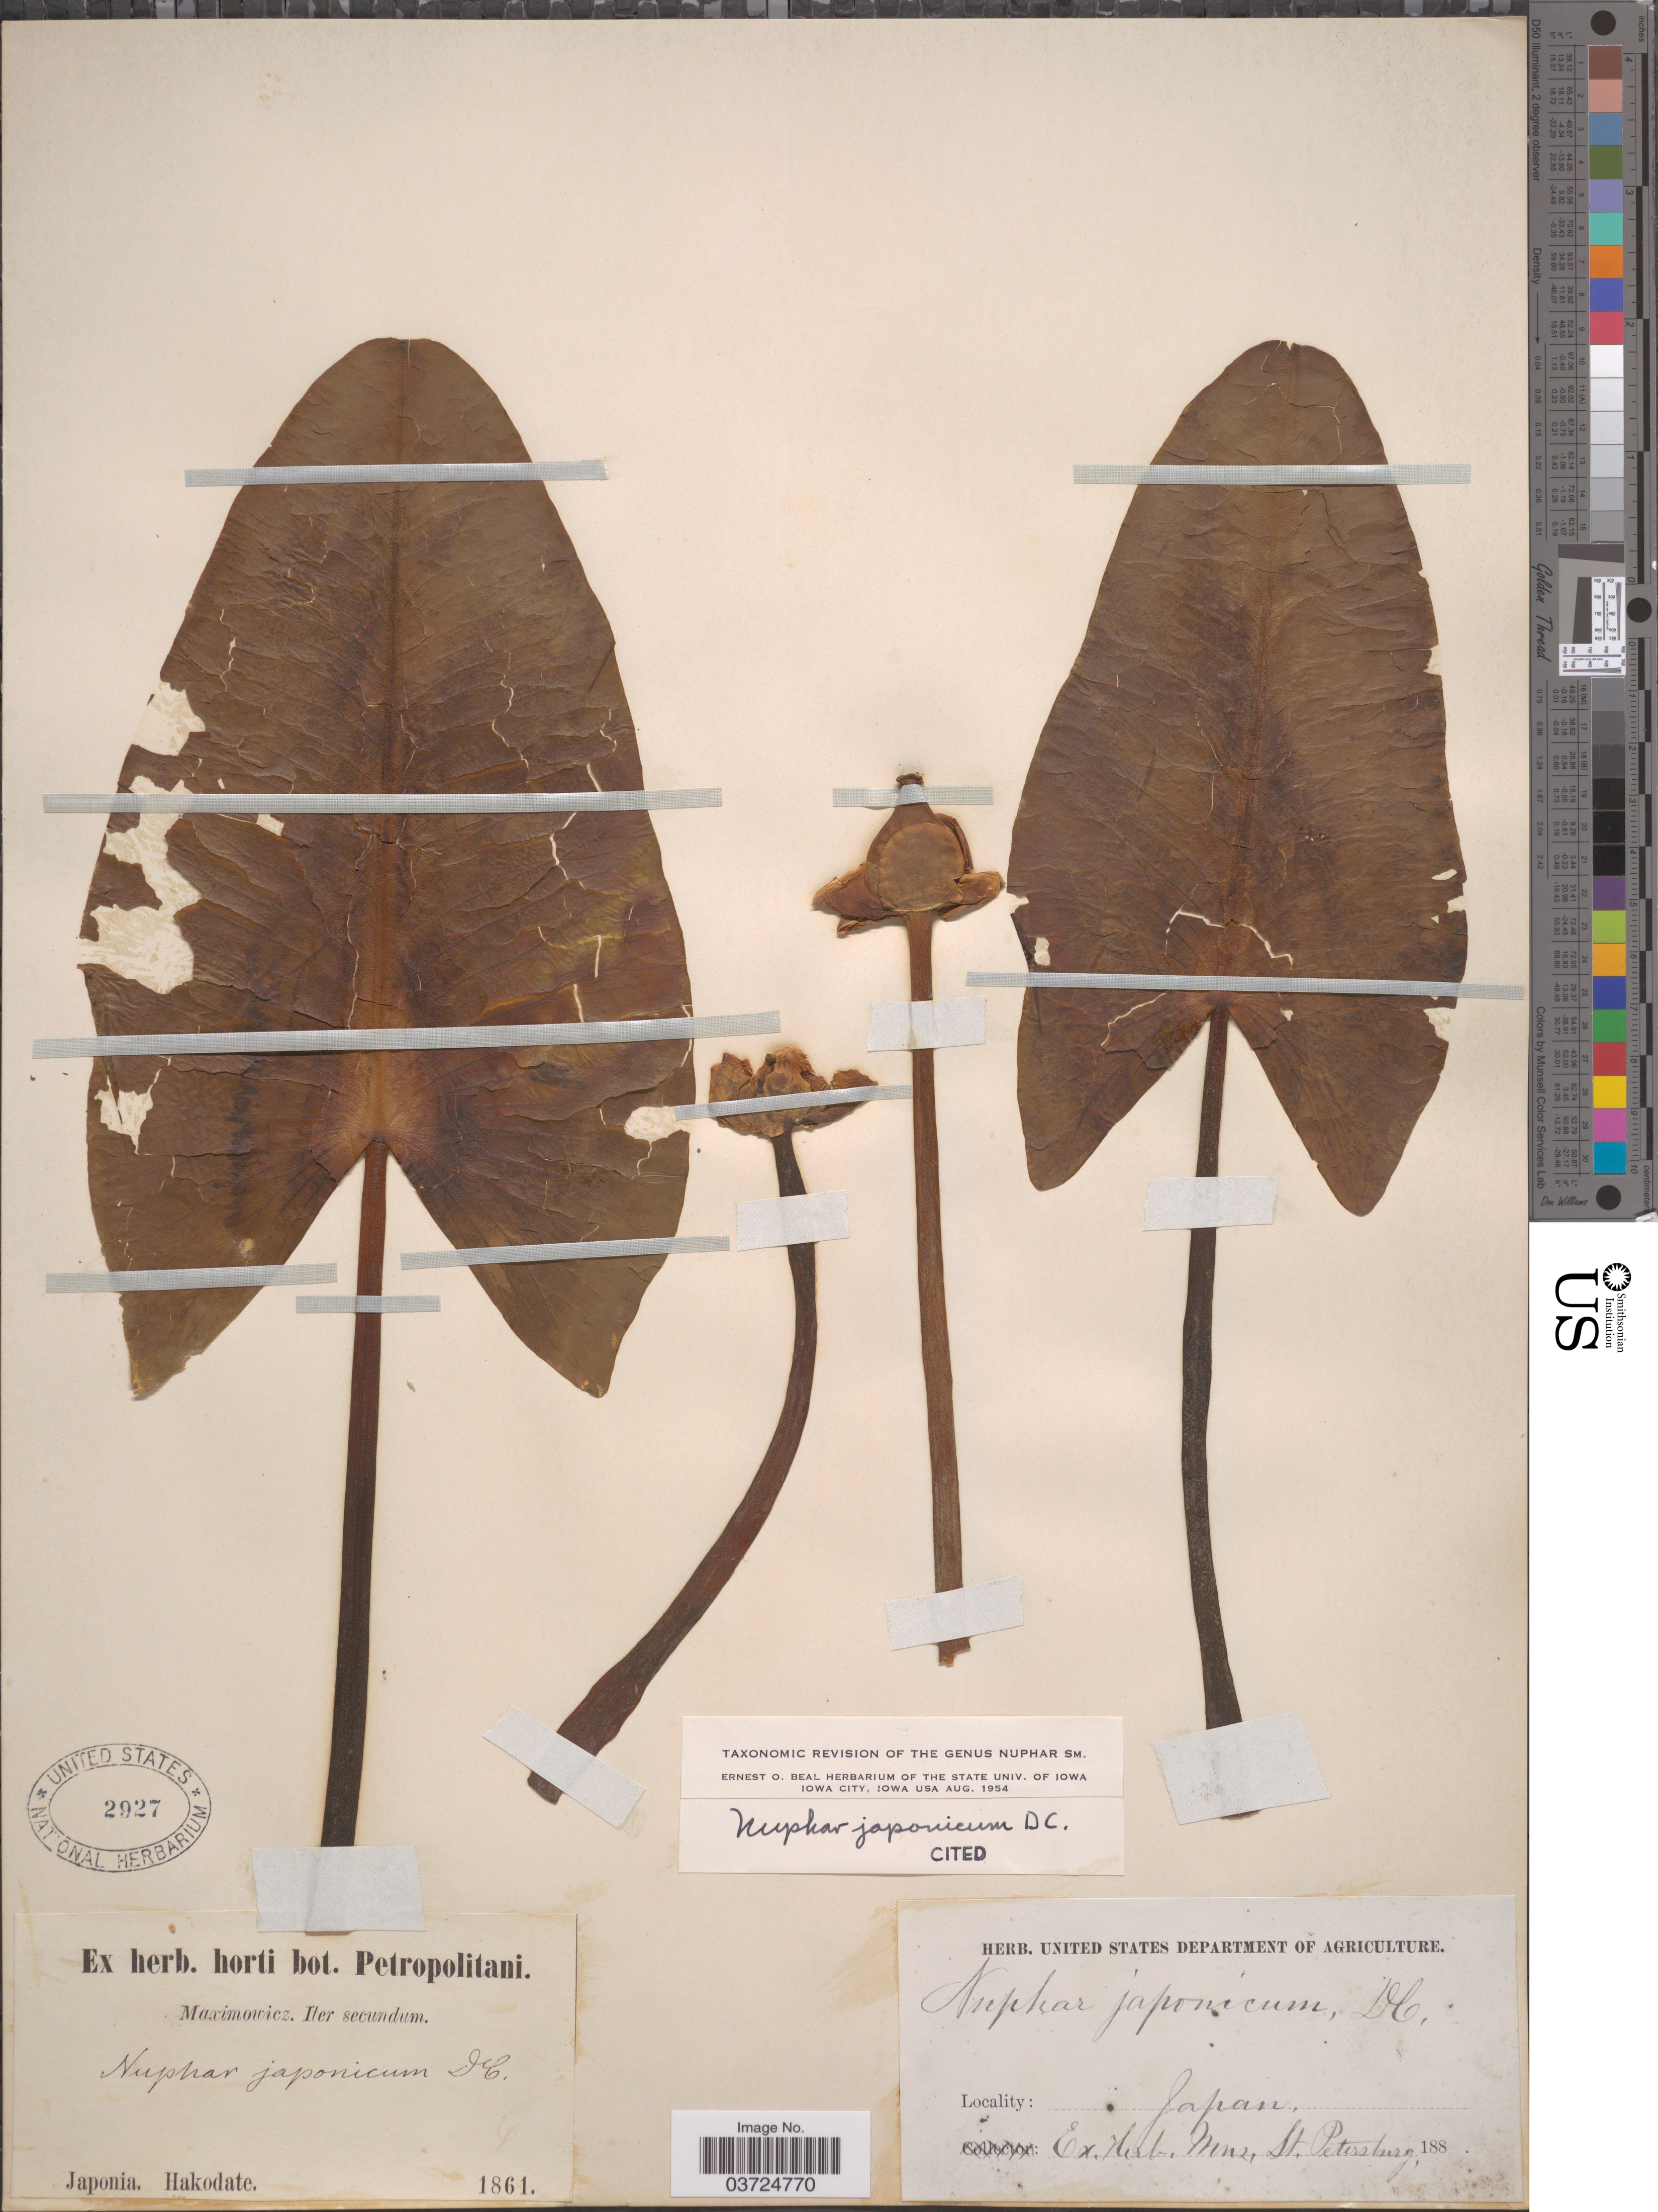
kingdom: Plantae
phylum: Tracheophyta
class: Magnoliopsida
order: Nymphaeales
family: Nymphaeaceae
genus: Nuphar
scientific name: Nuphar japonica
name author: DC.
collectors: Maximowicz, --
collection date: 1861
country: Japan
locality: Hakodate. St. Petersburg.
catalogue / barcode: US 2927